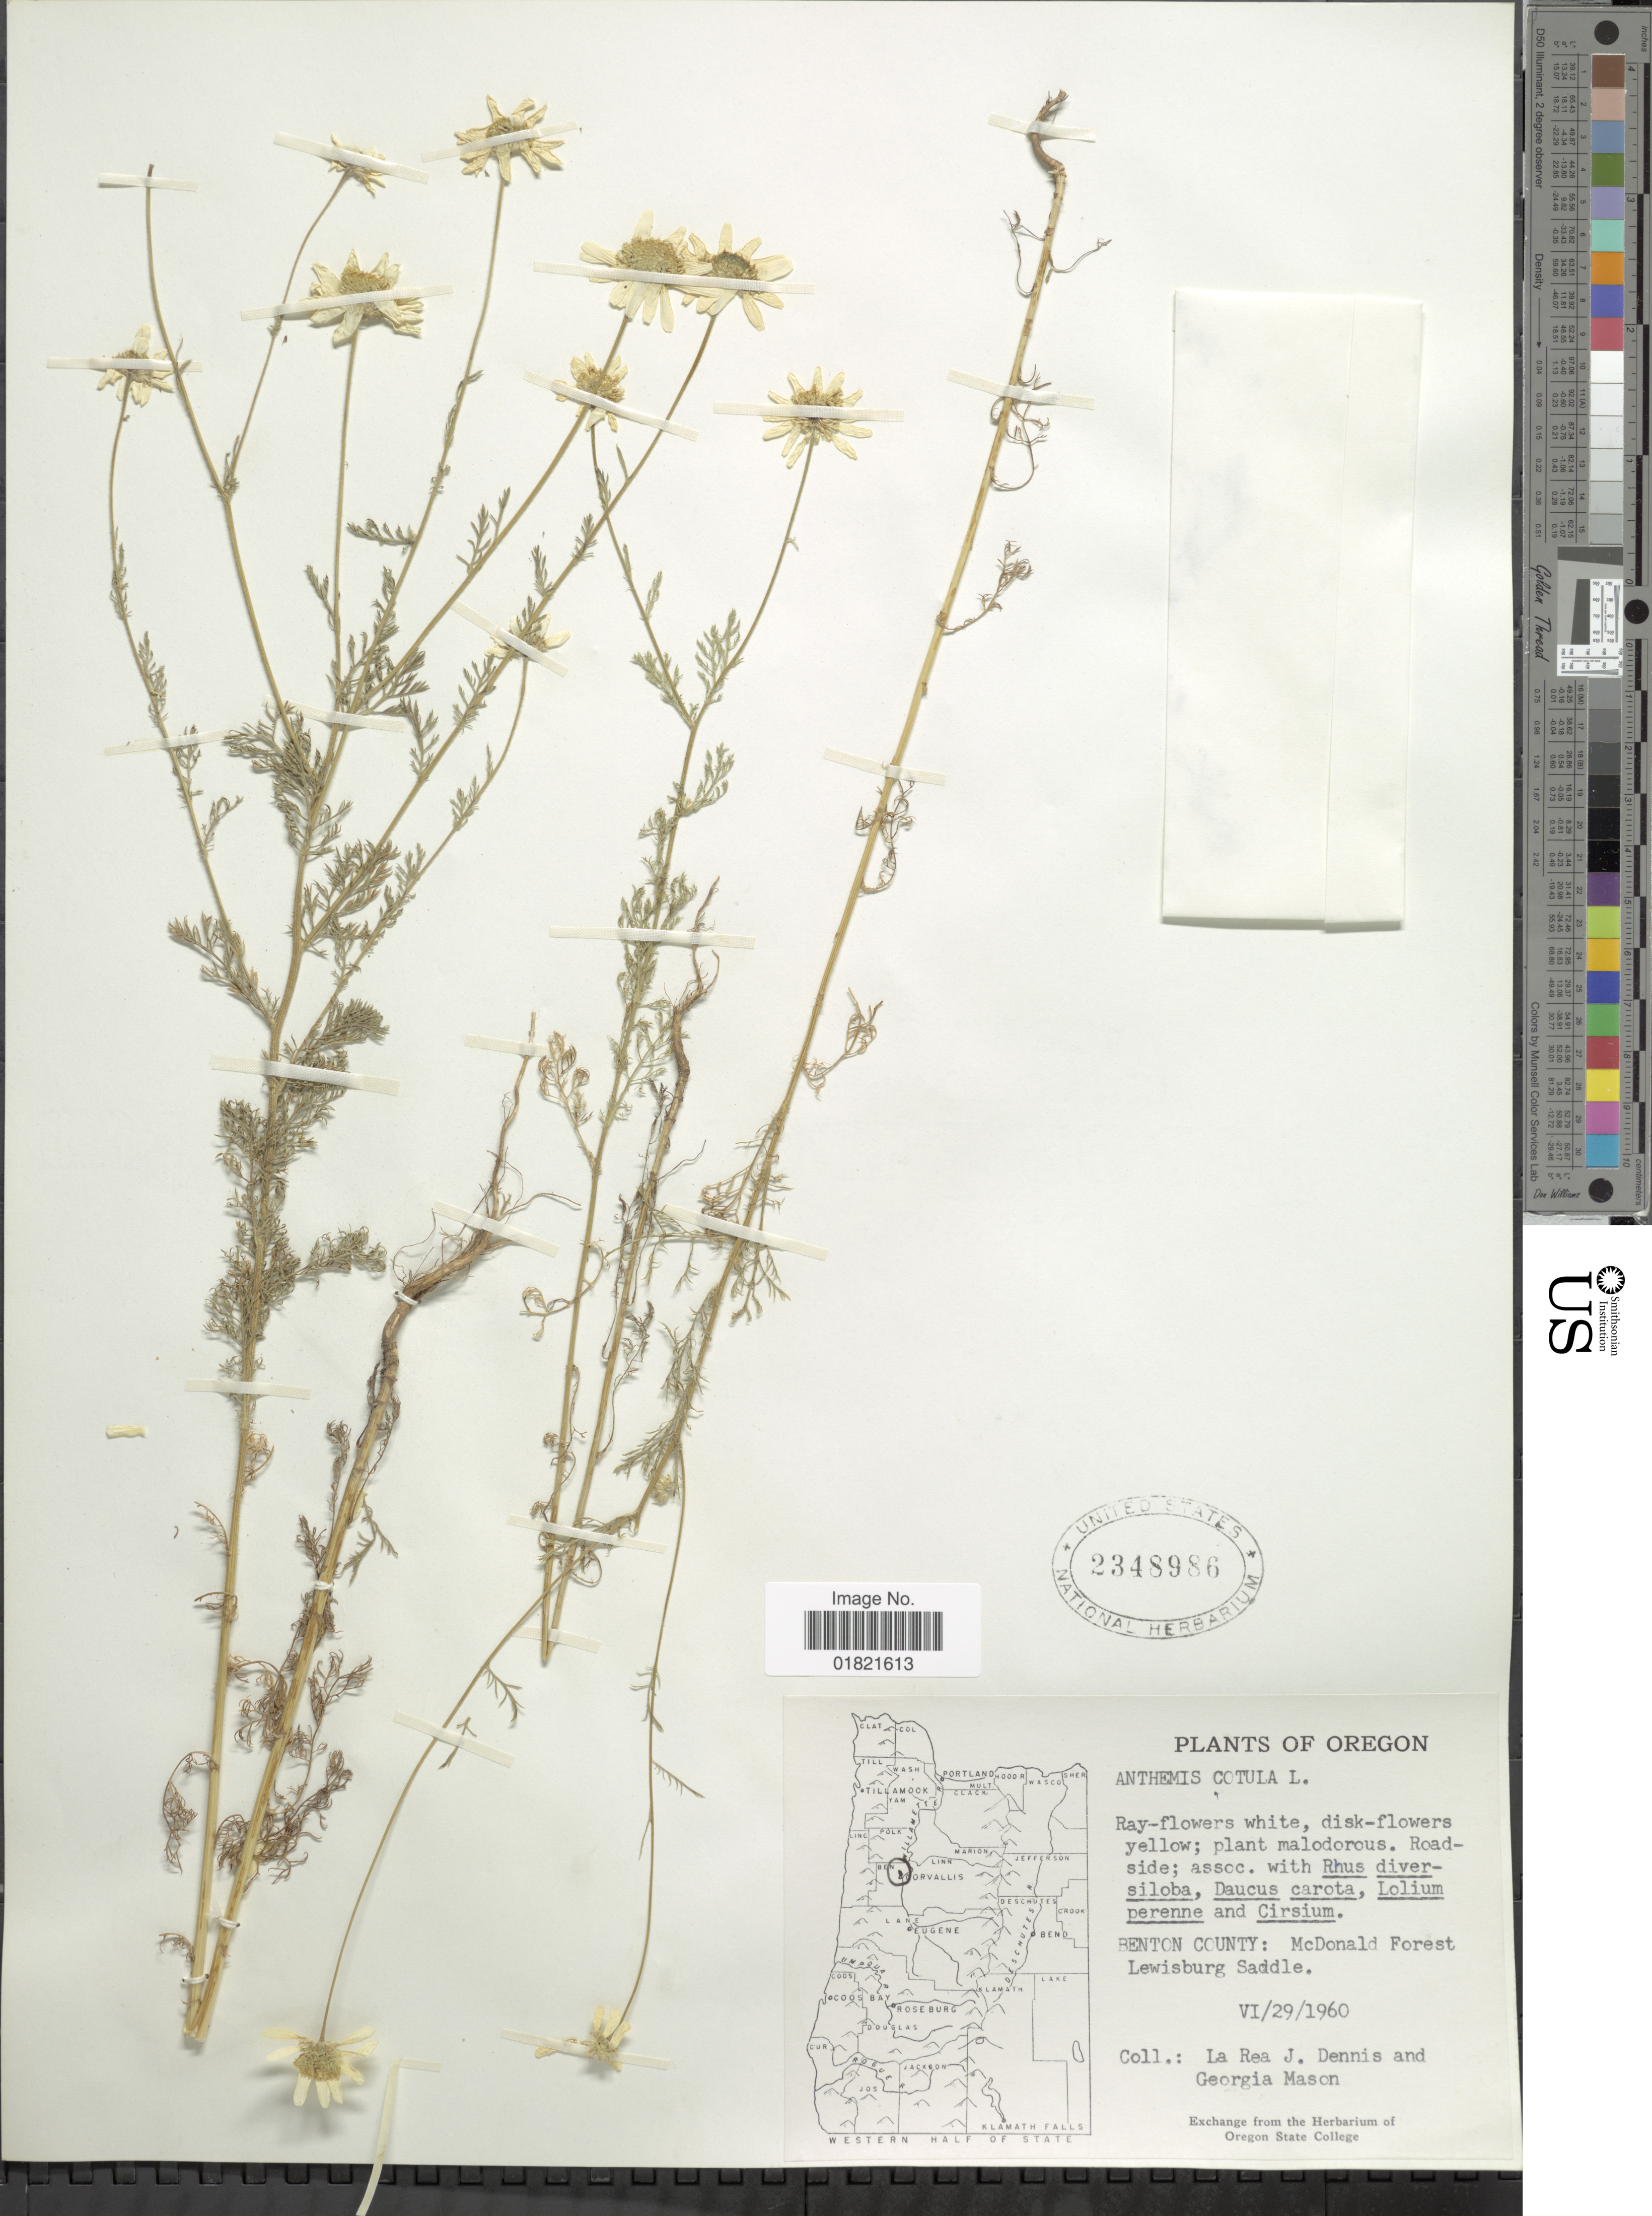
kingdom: Plantae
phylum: Tracheophyta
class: Magnoliopsida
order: Asterales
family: Asteraceae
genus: Anthemis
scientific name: Anthemis cotula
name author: L.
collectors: L. Dennis & G. Mason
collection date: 1960-06-29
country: United States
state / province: Oregon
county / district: Benton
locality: Benton County: McDonald Forest Lewisburg Saddle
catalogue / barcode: US 2348986